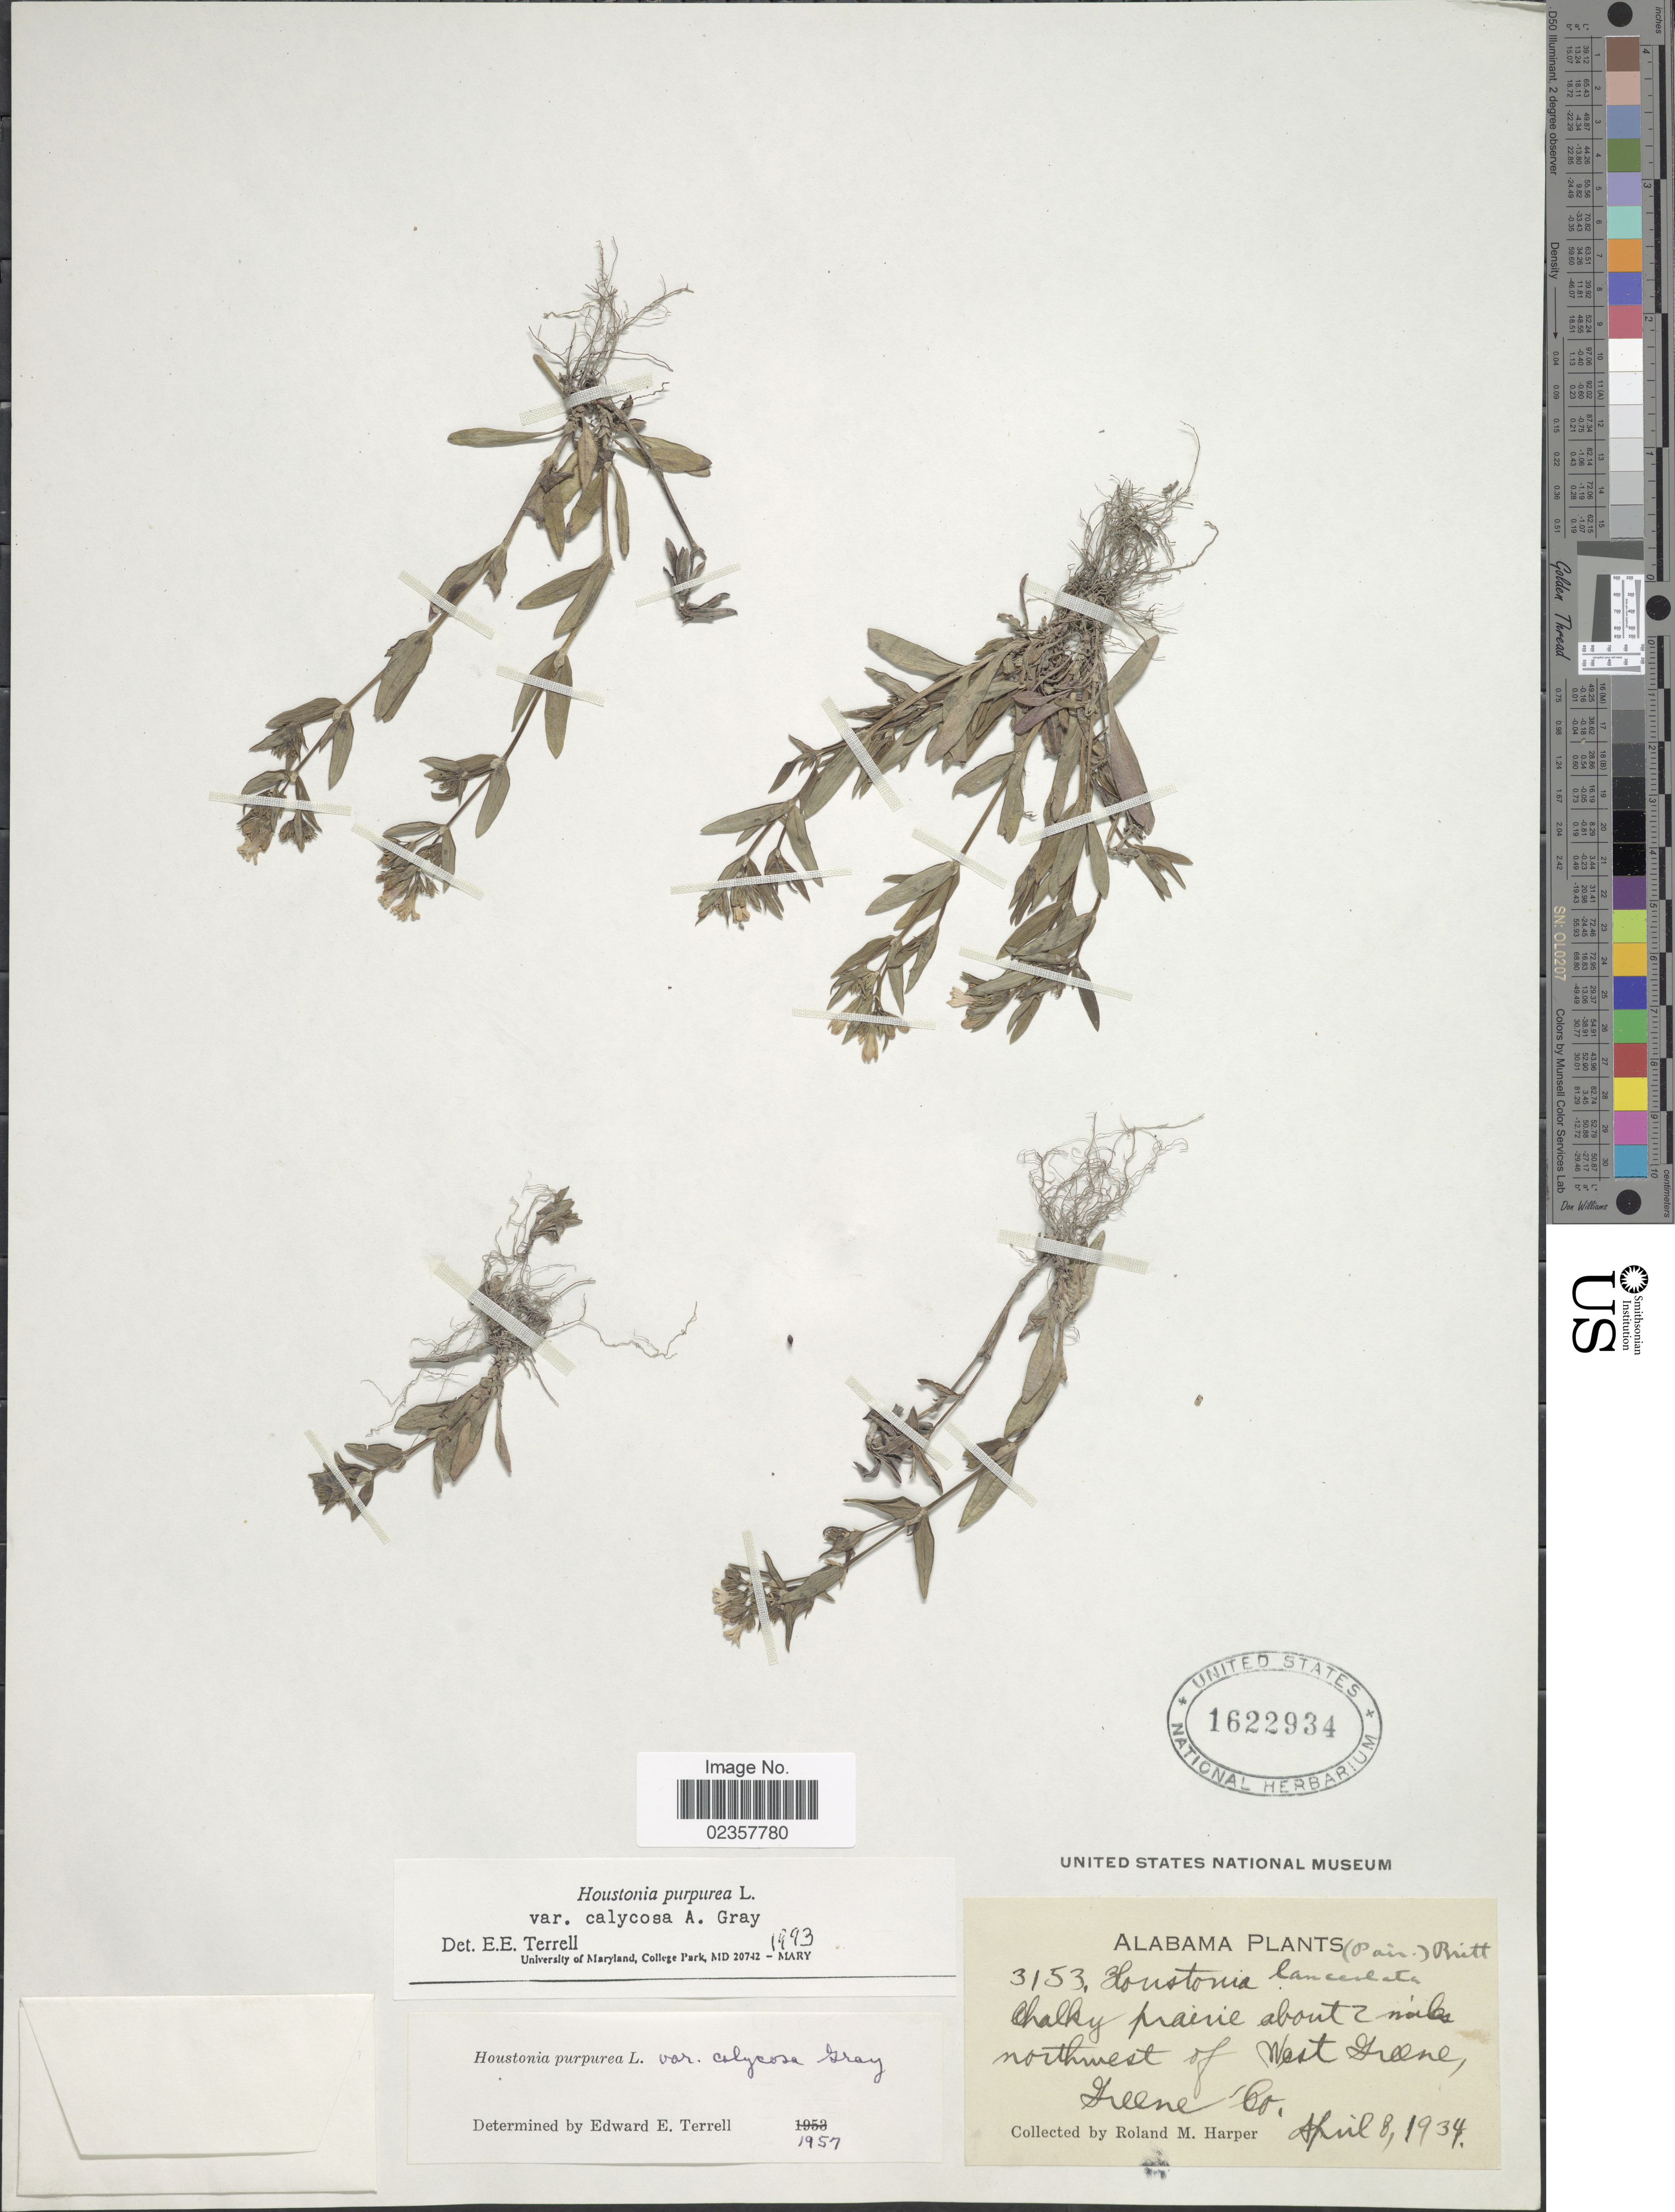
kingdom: Plantae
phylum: Tracheophyta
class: Magnoliopsida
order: Gentianales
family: Rubiaceae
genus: Houstonia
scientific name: Houstonia purpurea var. calycosa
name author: A. Gray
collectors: R. M. Harper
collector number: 3153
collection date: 1934-04-08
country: United States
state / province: Alabama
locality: Alabama, Chalky prairie abot 2 miles Northwest of West Greene, Greene Co.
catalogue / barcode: US 1622934